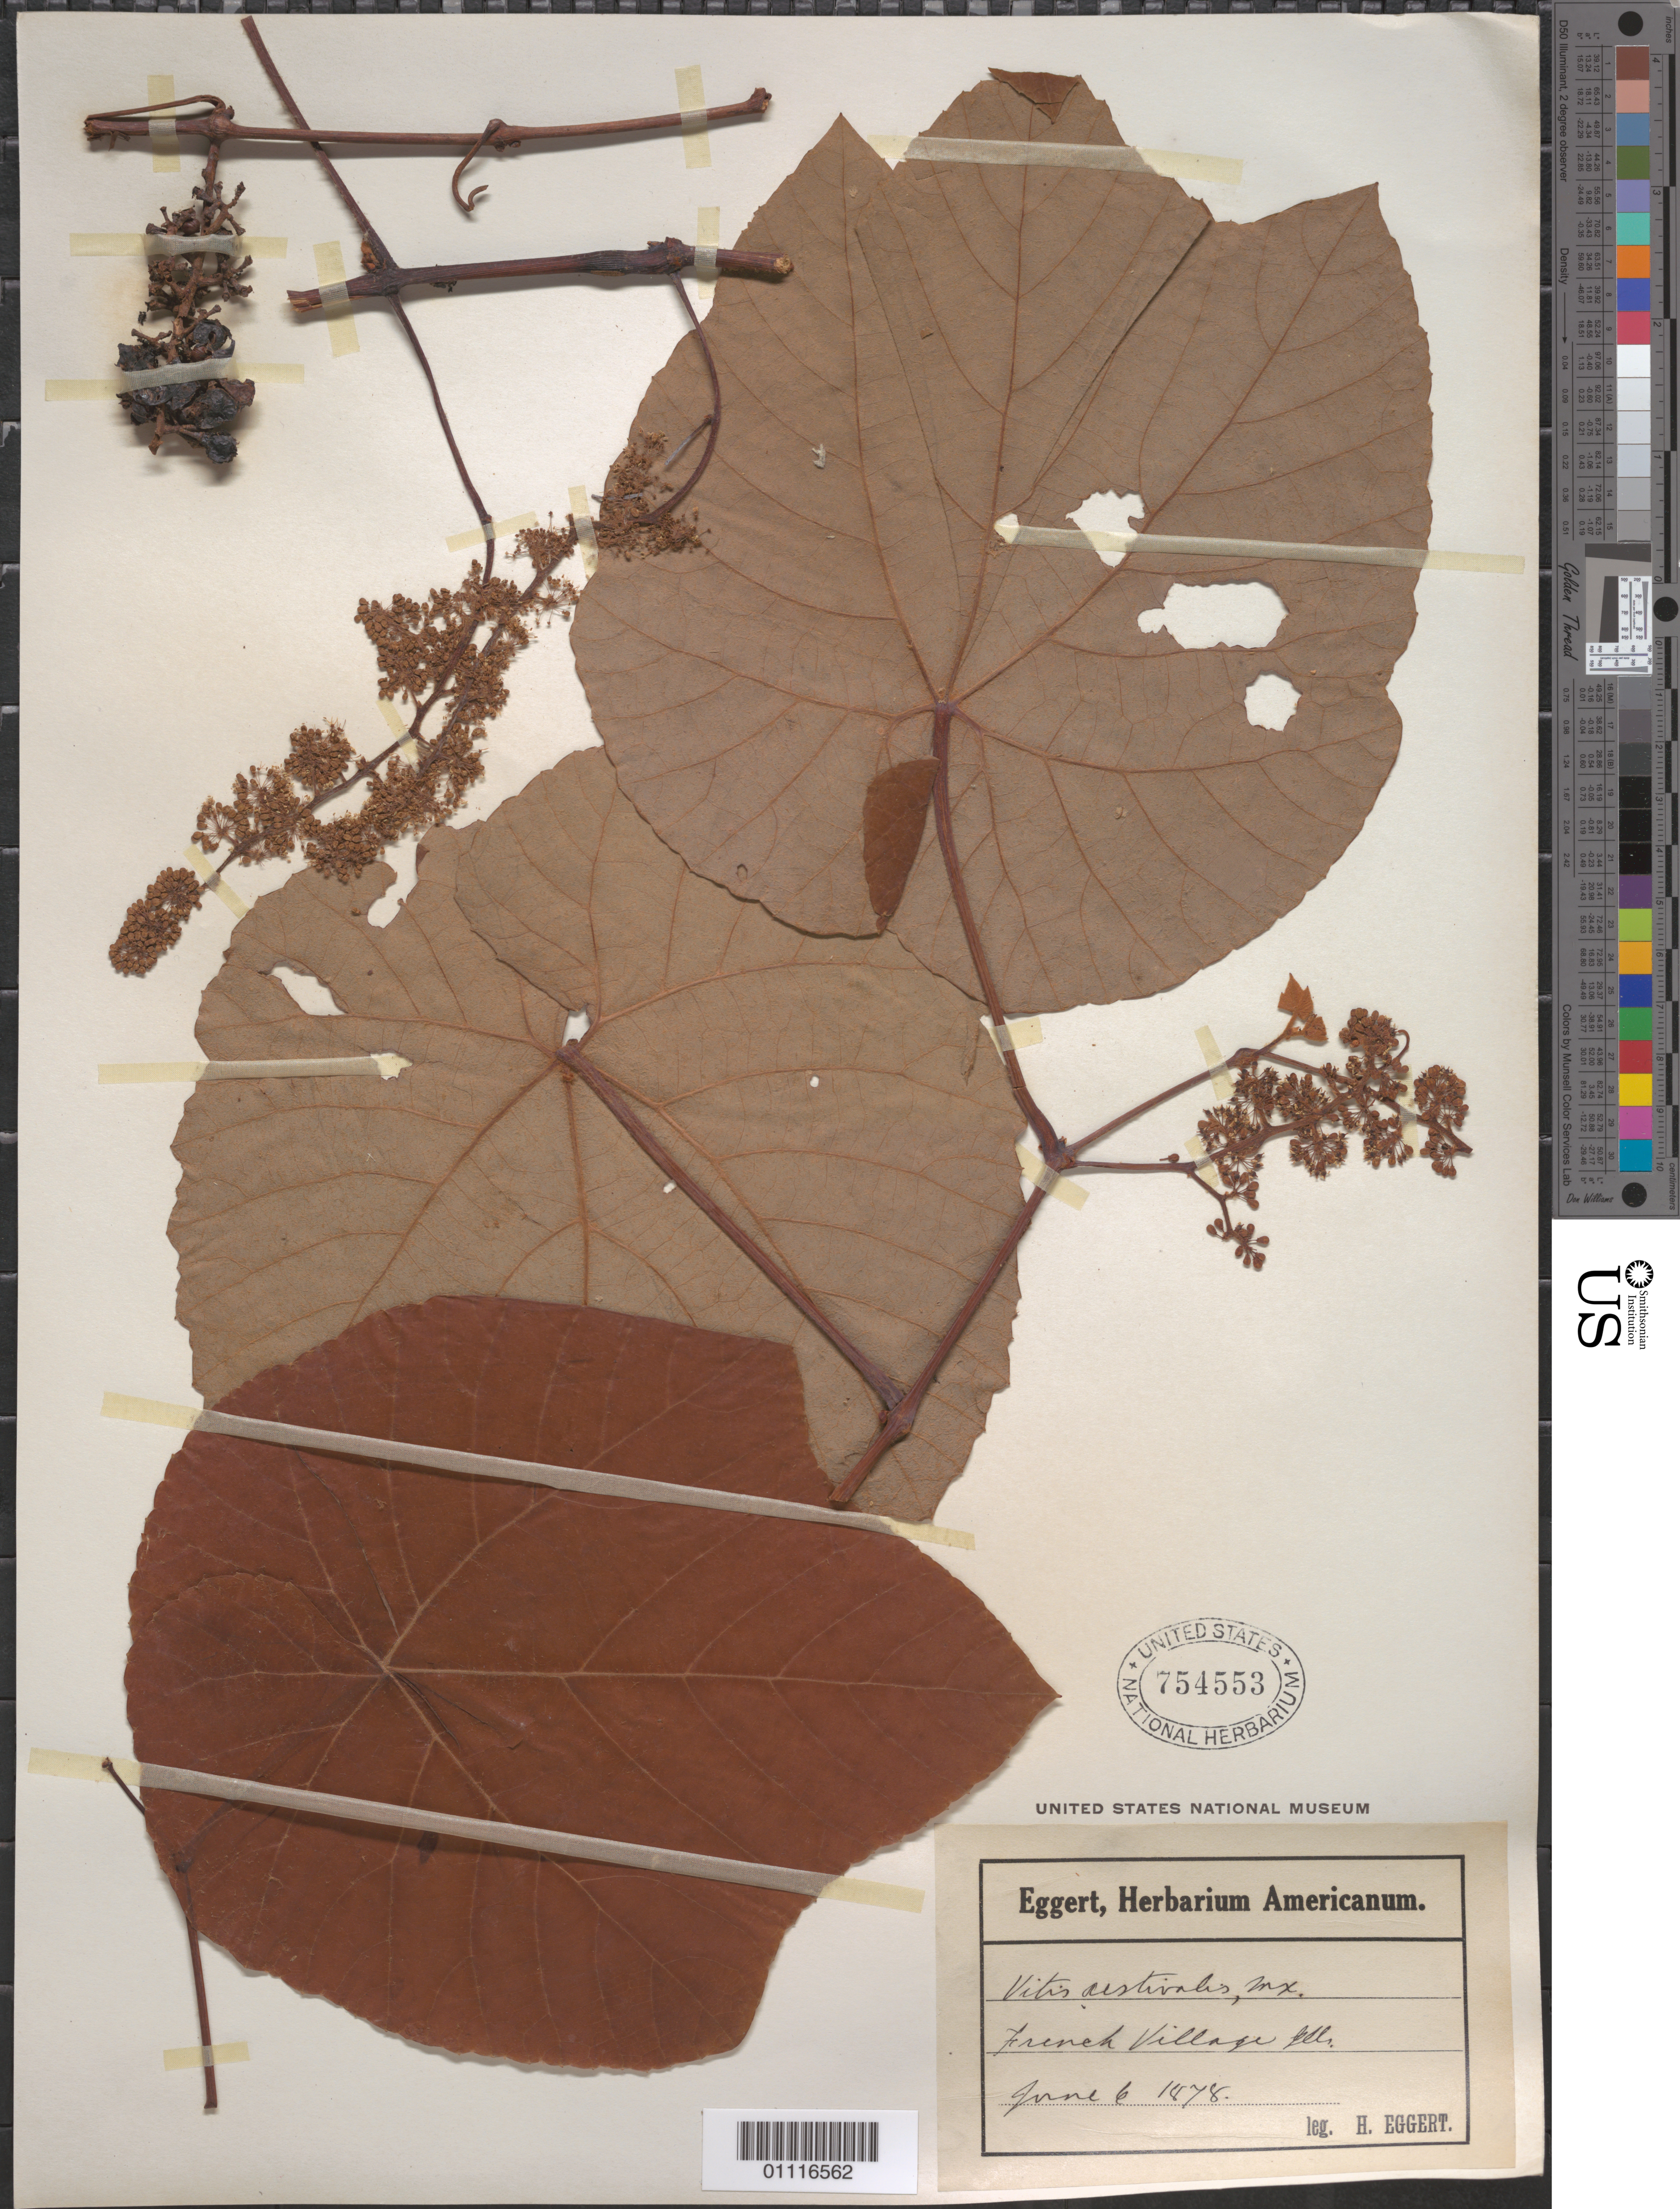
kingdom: Plantae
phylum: Tracheophyta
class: Magnoliopsida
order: Vitales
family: Vitaceae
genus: Vitis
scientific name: Vitis aestivalis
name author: Michx.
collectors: H. Eggert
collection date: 1878-06-06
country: United States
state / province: Illinois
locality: French Village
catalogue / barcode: US 754553